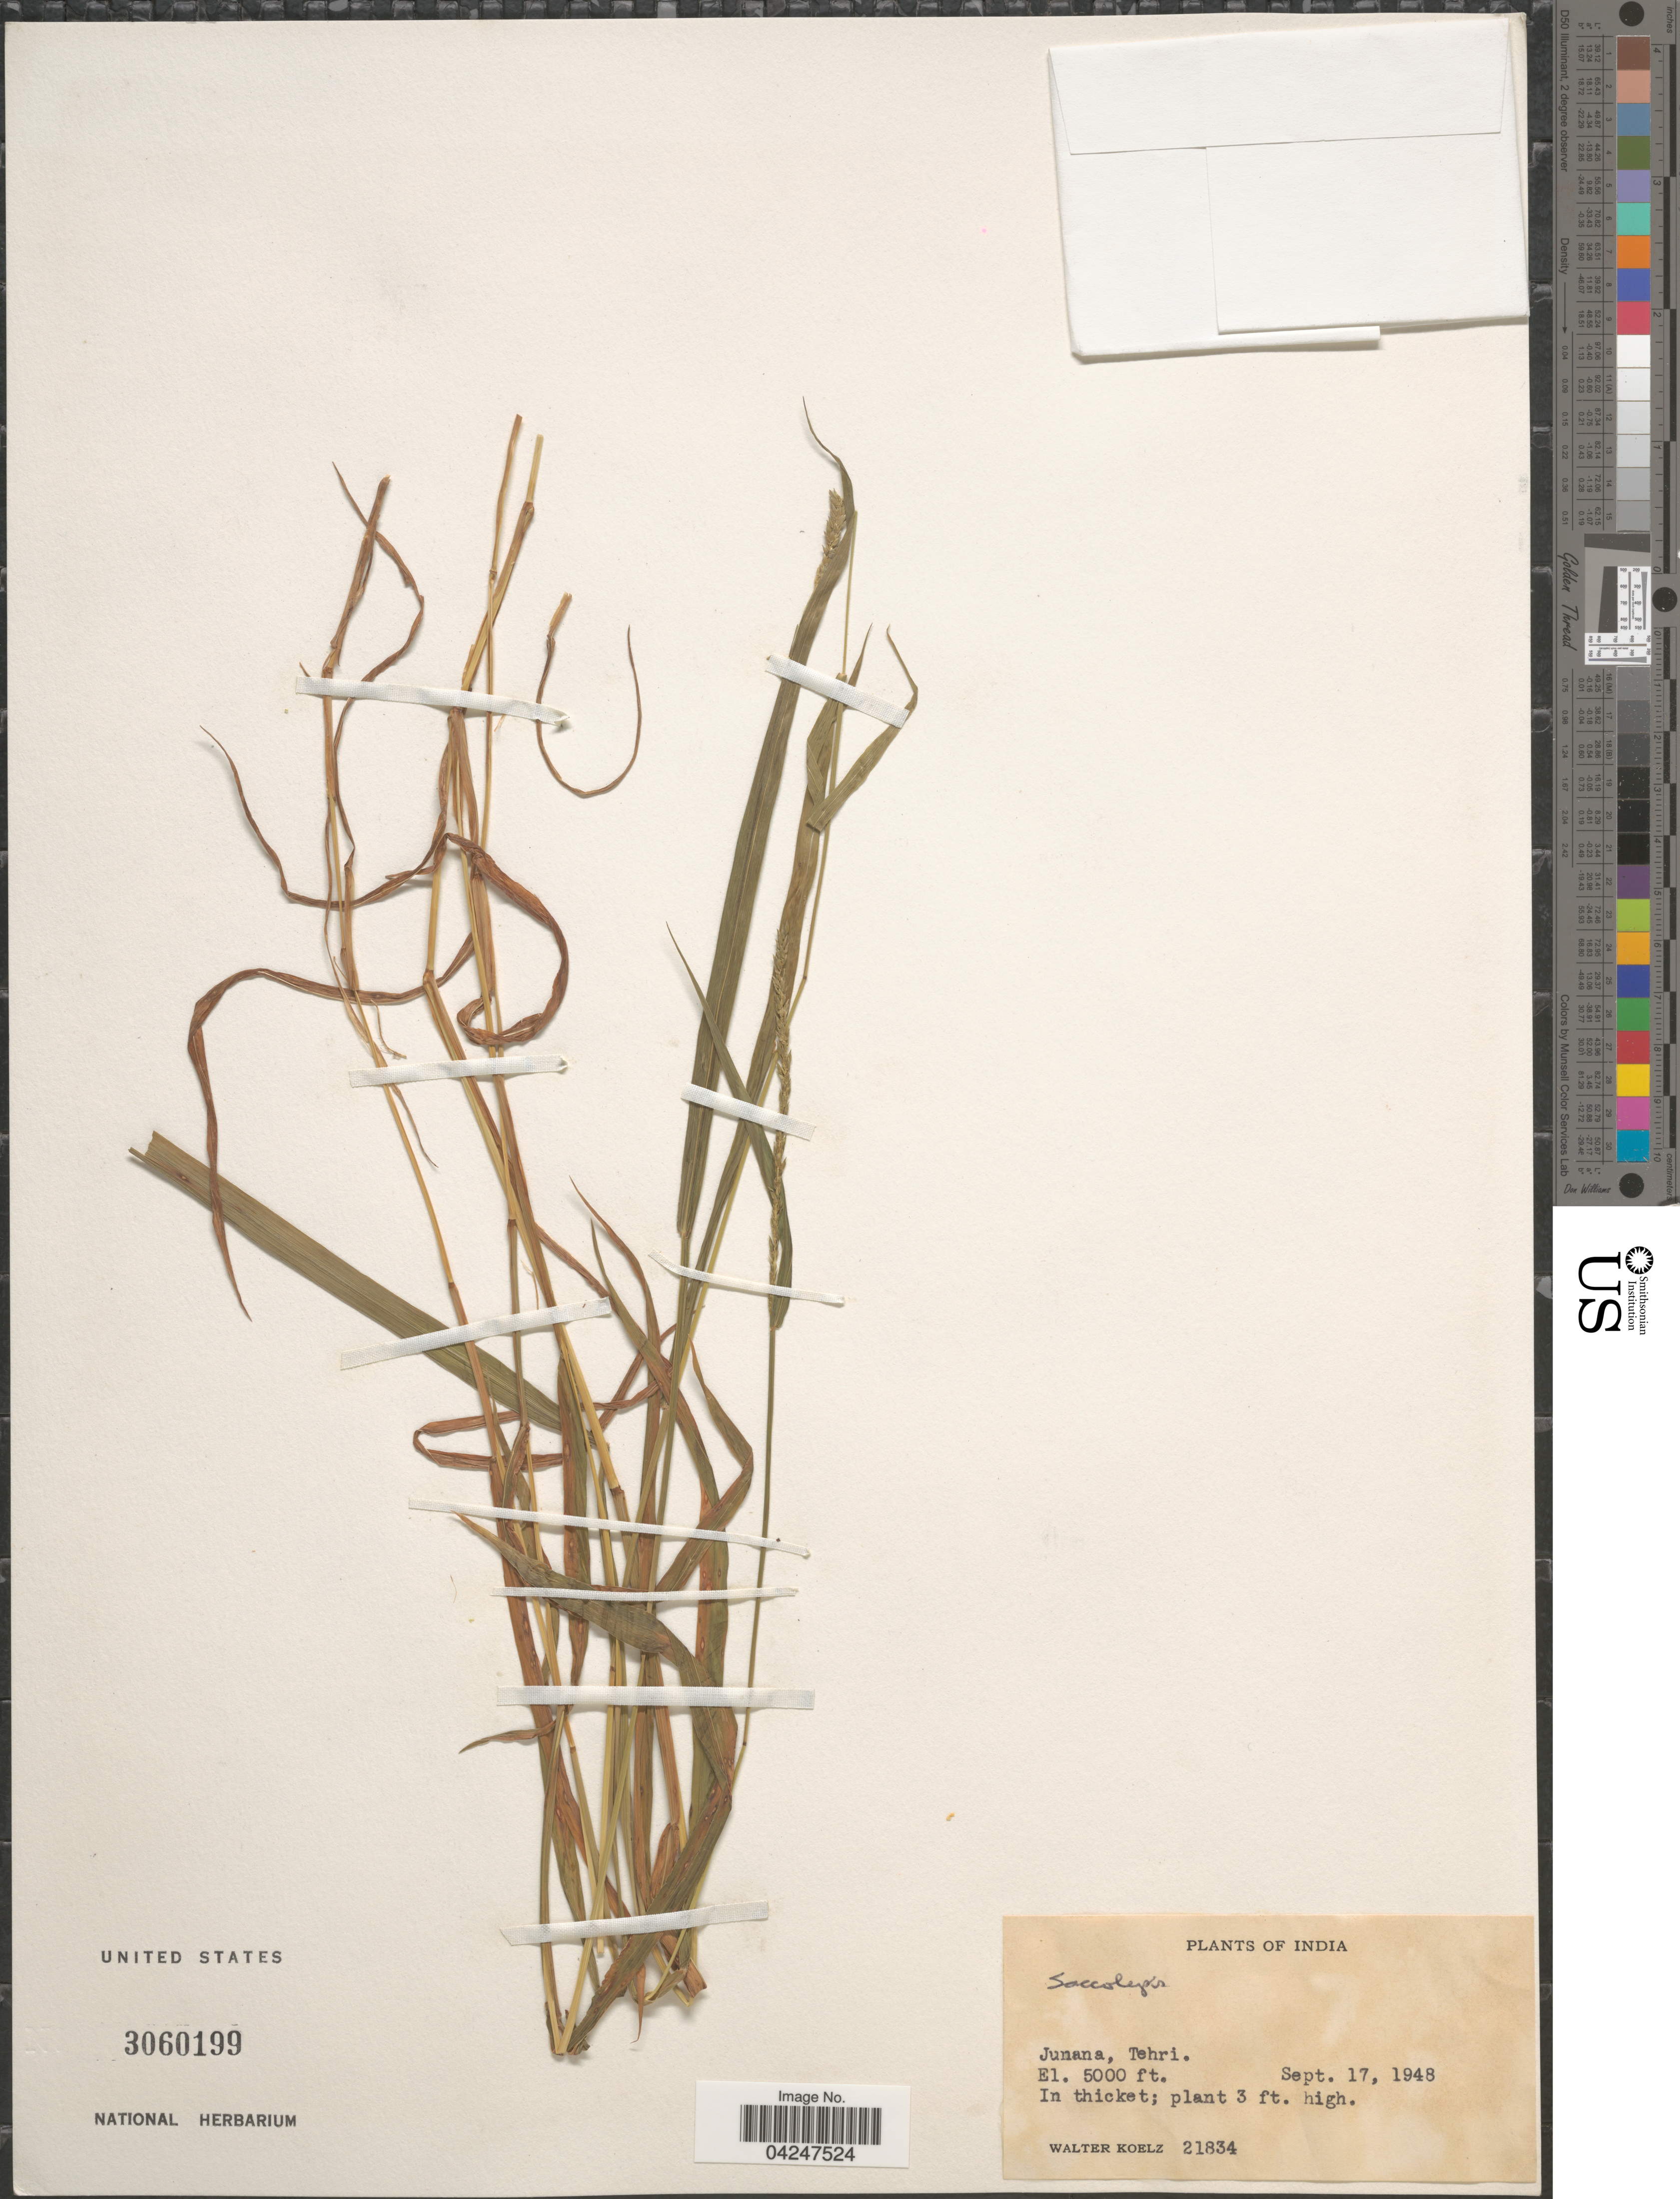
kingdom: Plantae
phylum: Tracheophyta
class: Liliopsida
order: Poales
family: Poaceae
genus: Sacciolepis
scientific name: Sacciolepis sp.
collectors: W. N. Koelz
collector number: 21834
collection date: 1948-09-17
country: India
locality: Junana, Tehri.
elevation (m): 1524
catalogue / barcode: US 3060199